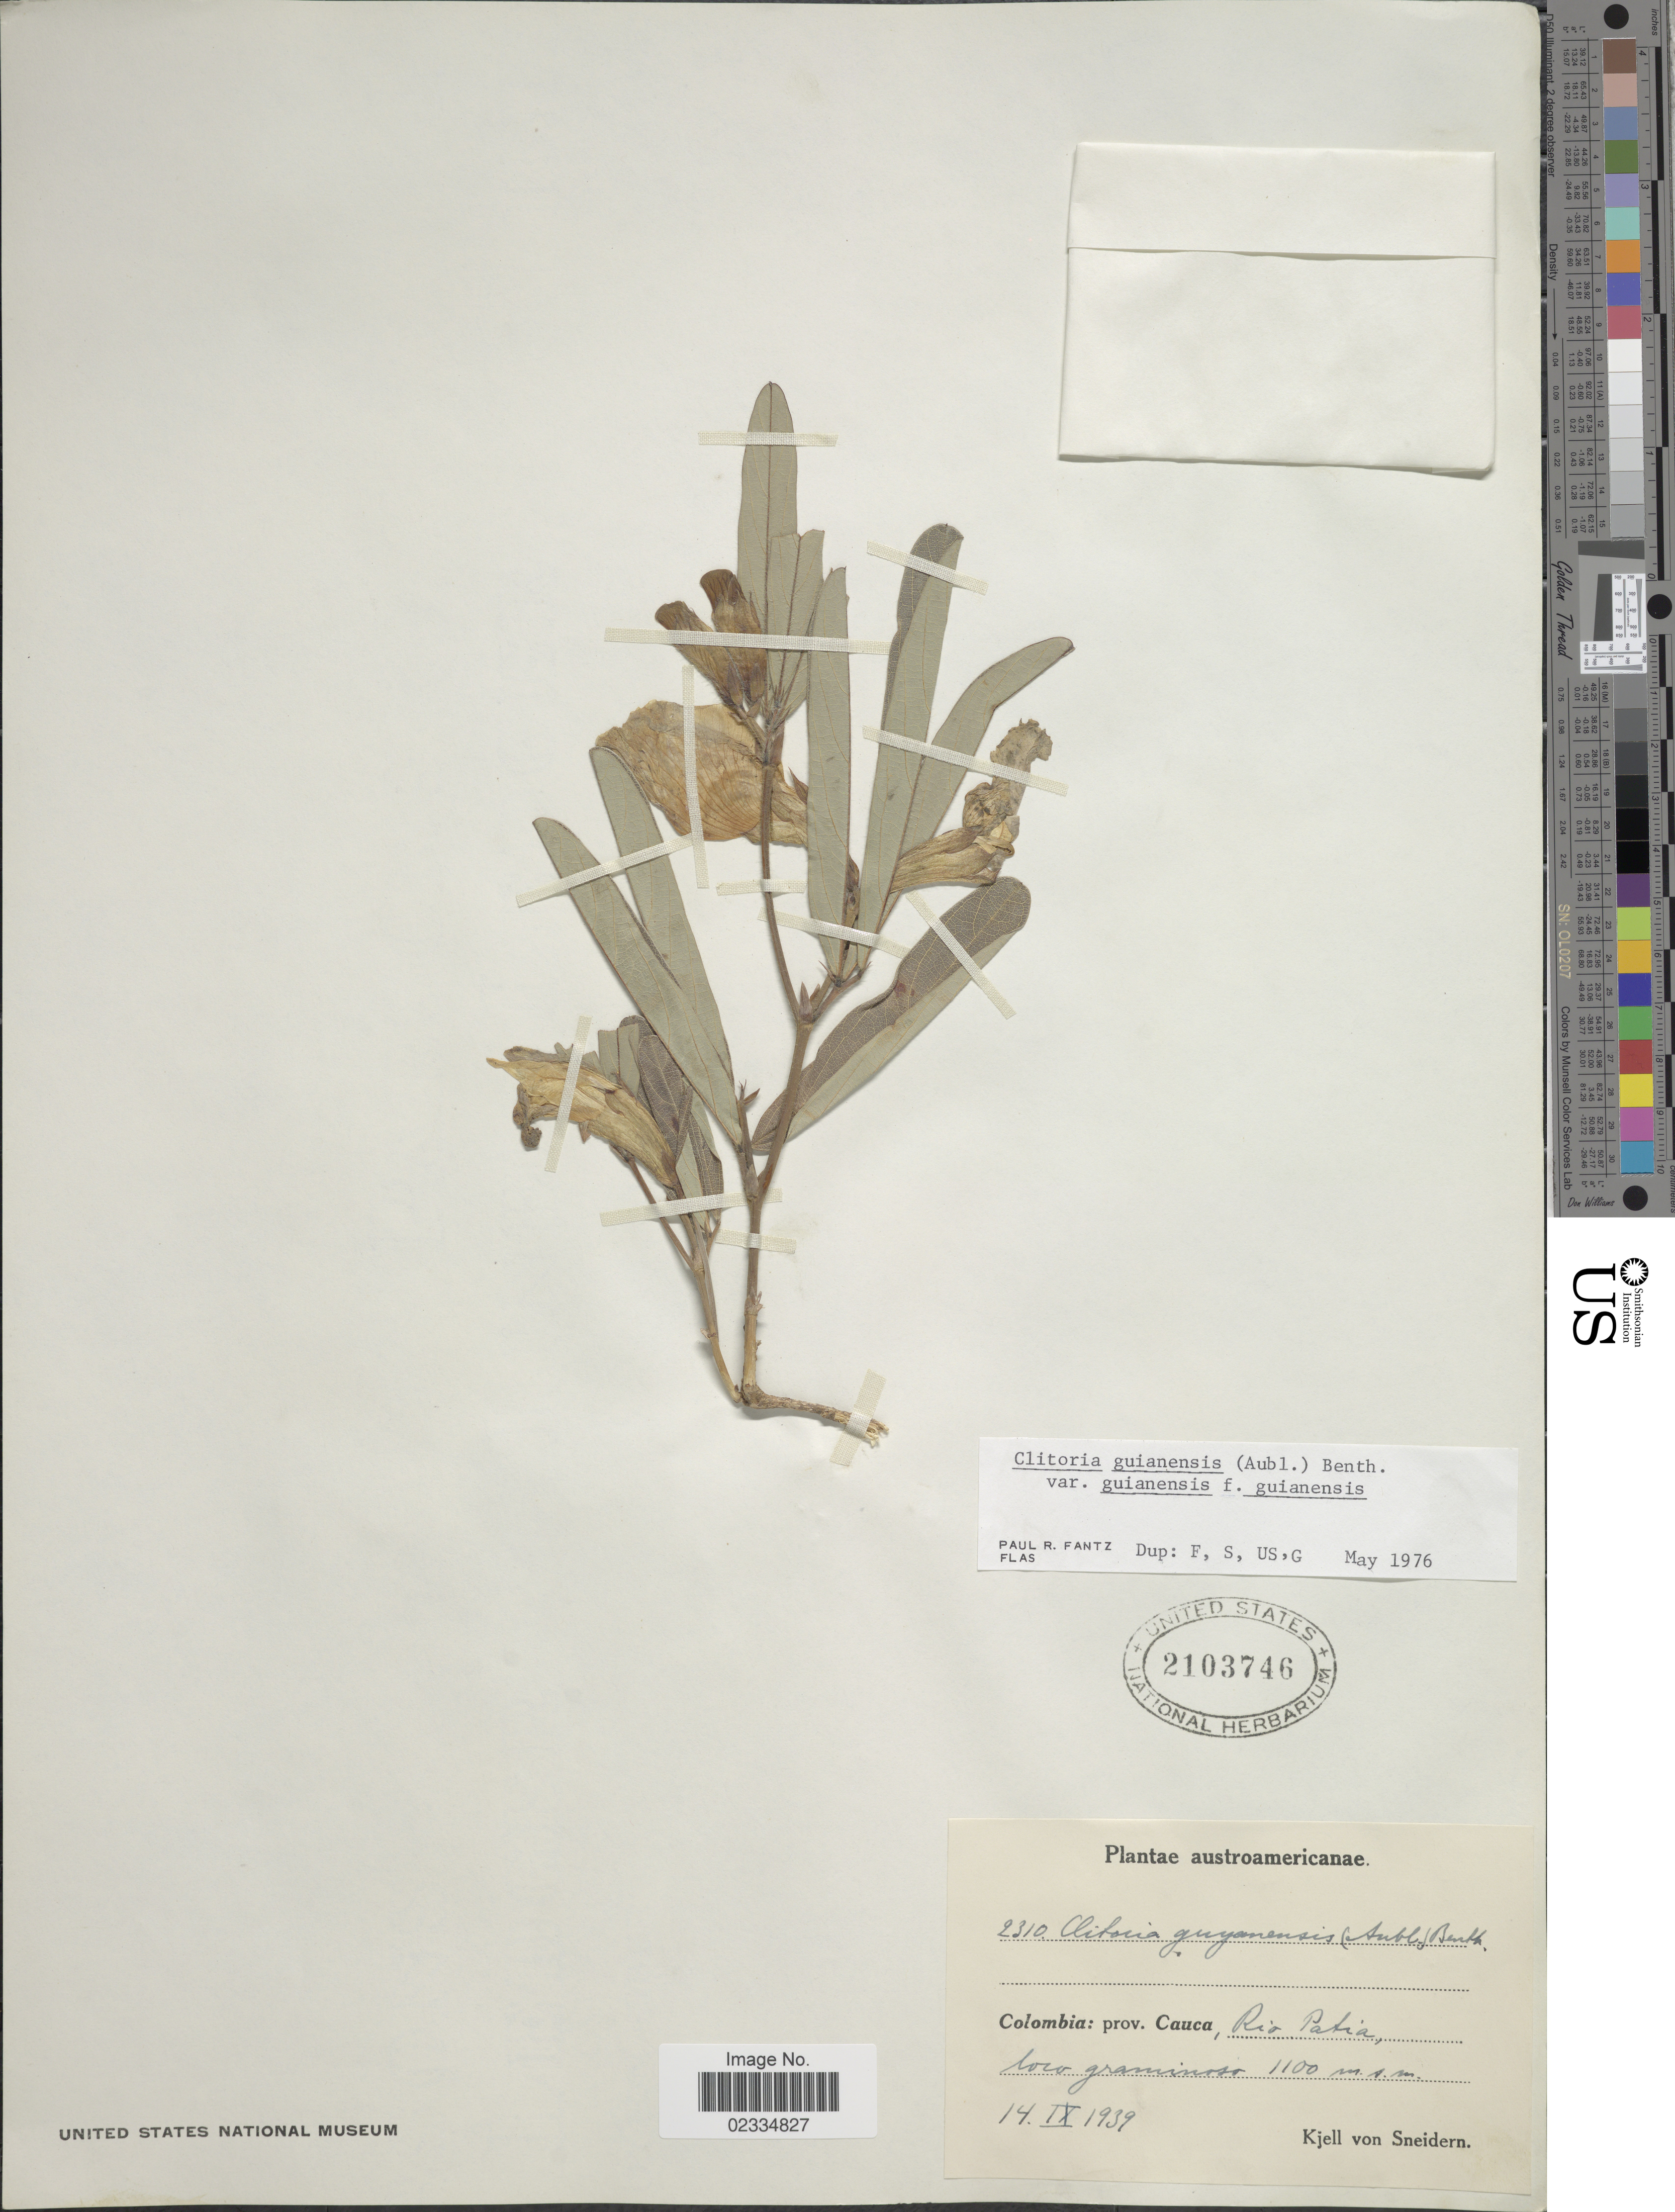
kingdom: Plantae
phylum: Tracheophyta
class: Magnoliopsida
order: Fabales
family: Fabaceae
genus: Clitoria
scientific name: Clitoria guianensis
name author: (Aubl.) Benth.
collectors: K. von Sneidern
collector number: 2310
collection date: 1939-09-14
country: Colombia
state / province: Cauca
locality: Austroamericanae, Rio Patia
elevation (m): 1100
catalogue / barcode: US 2103746